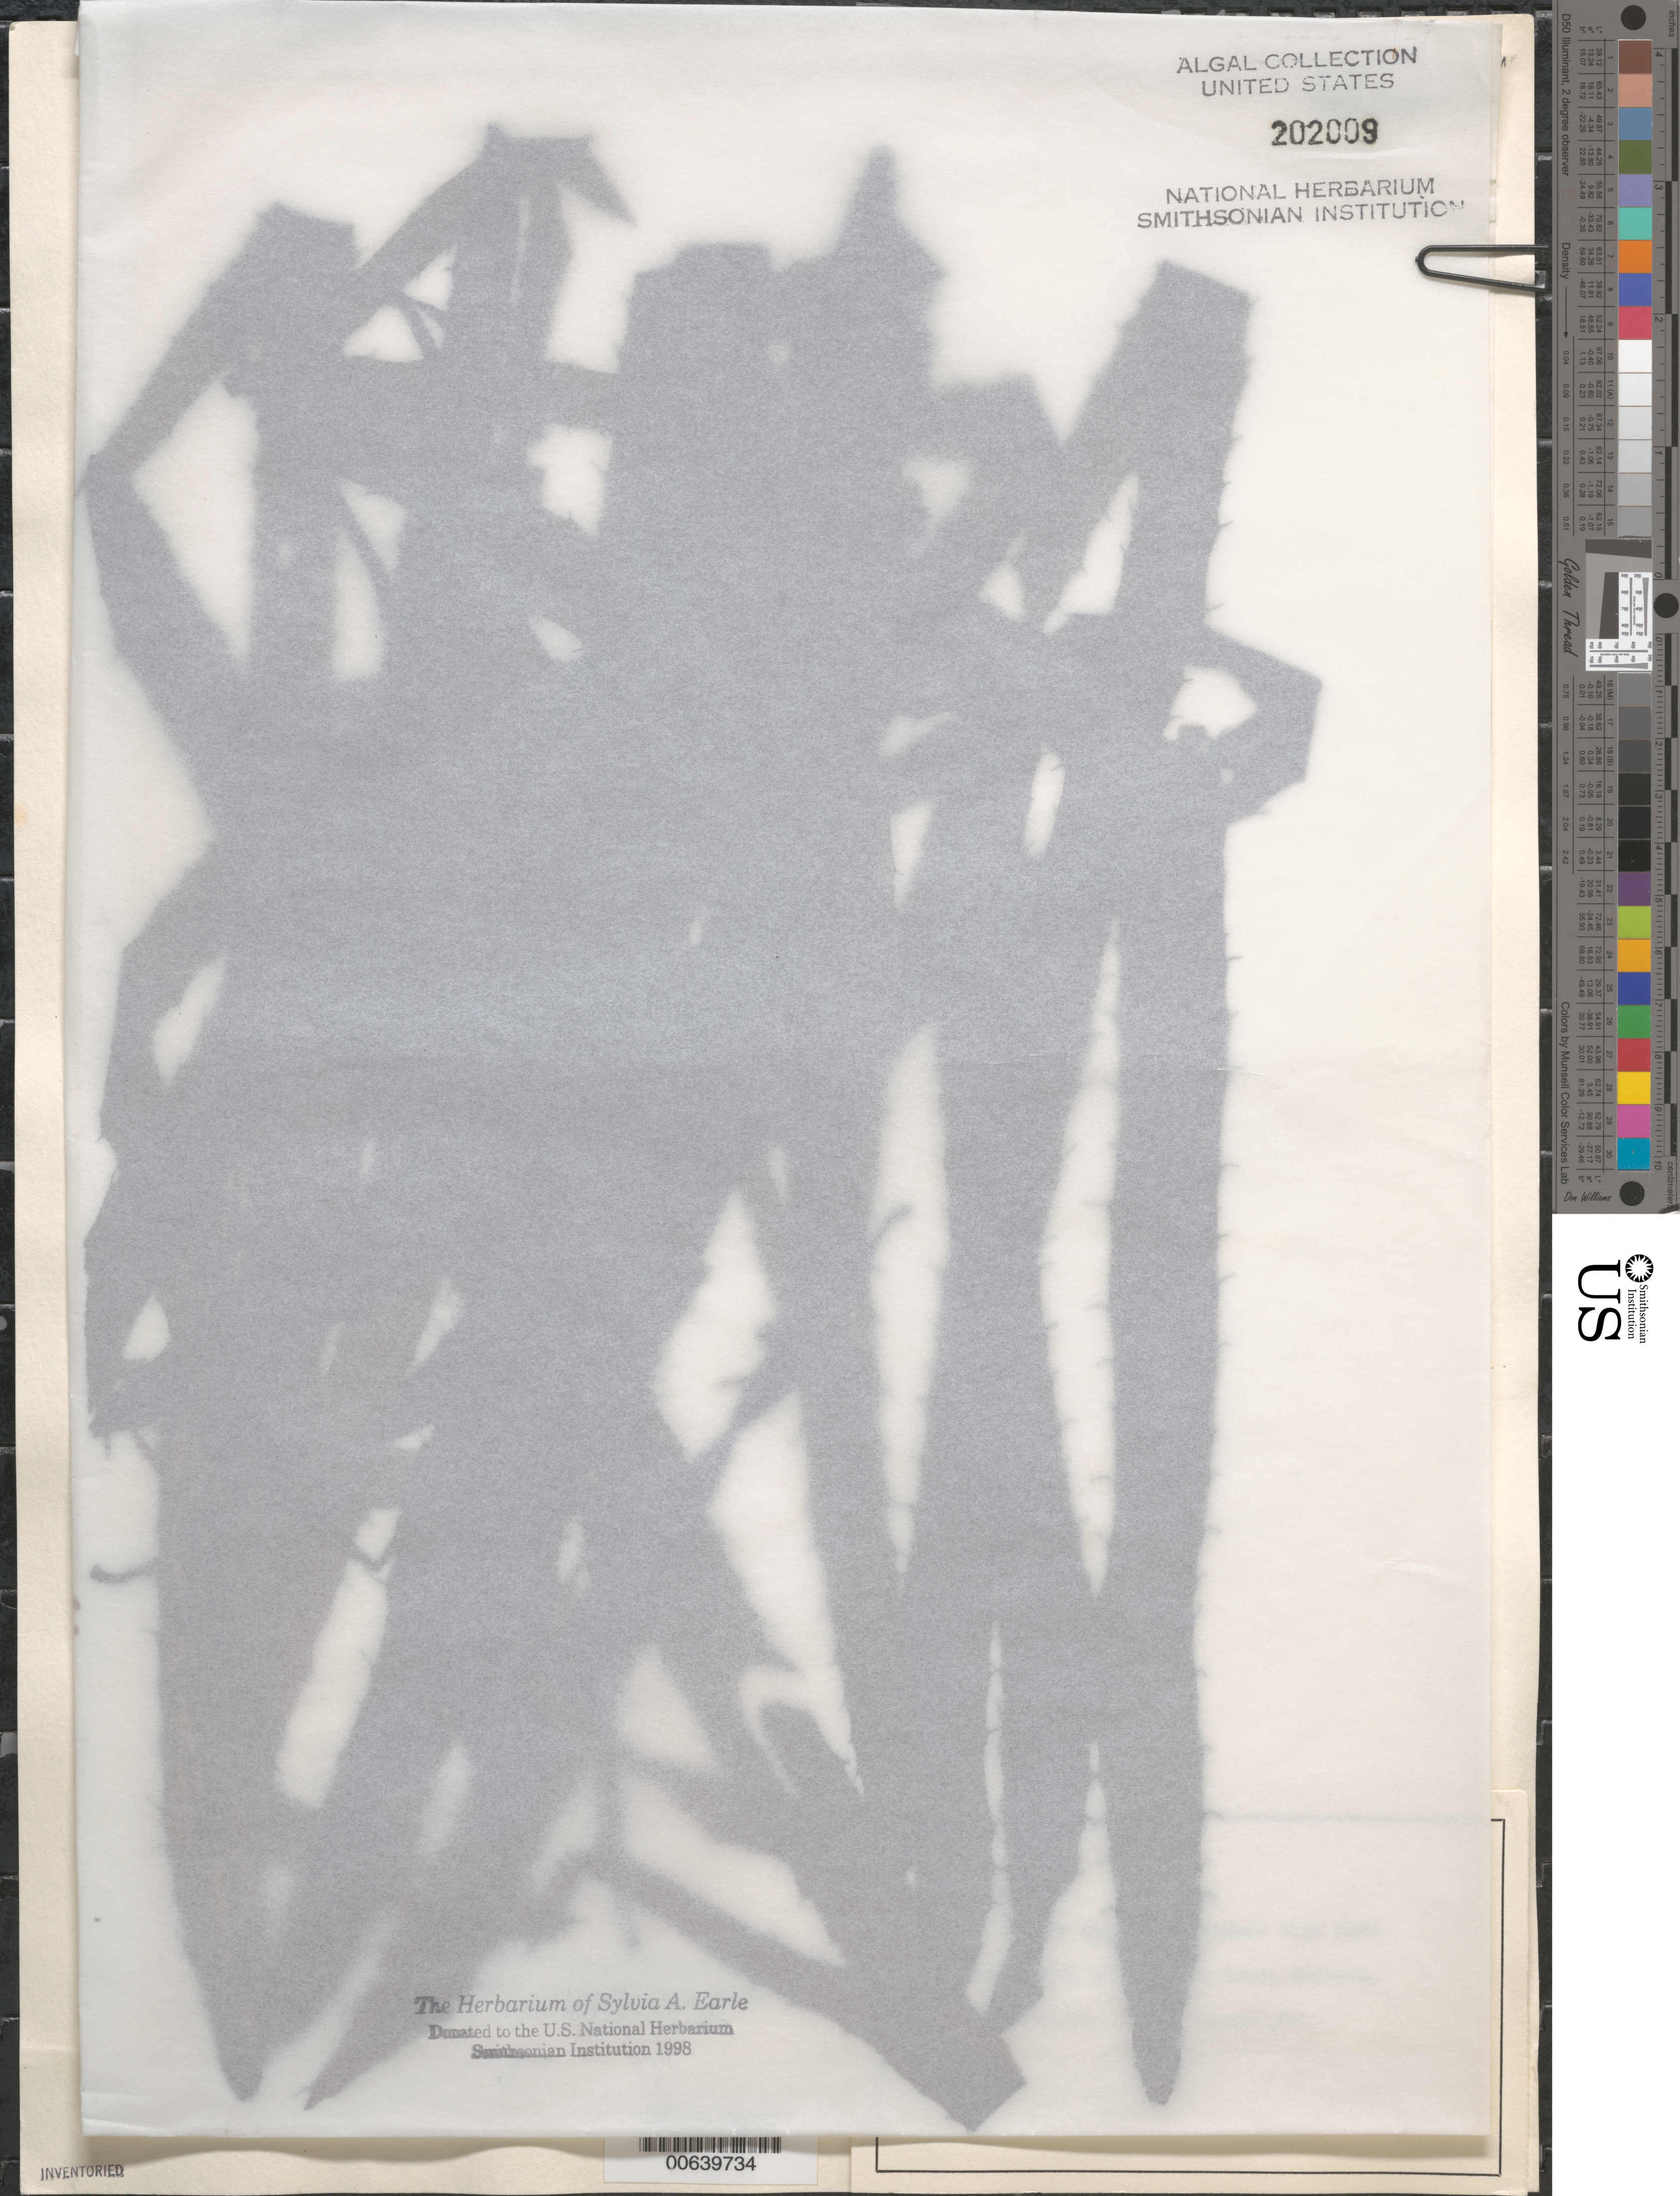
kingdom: Chromista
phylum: Ochrophyta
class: Phaeophyceae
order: Laminariales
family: Laminariaceae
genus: Macrocystis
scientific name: Macrocystis sp.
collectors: H. Murranka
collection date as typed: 13 Aug 1966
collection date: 1966-08-13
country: Peru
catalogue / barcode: US 202009